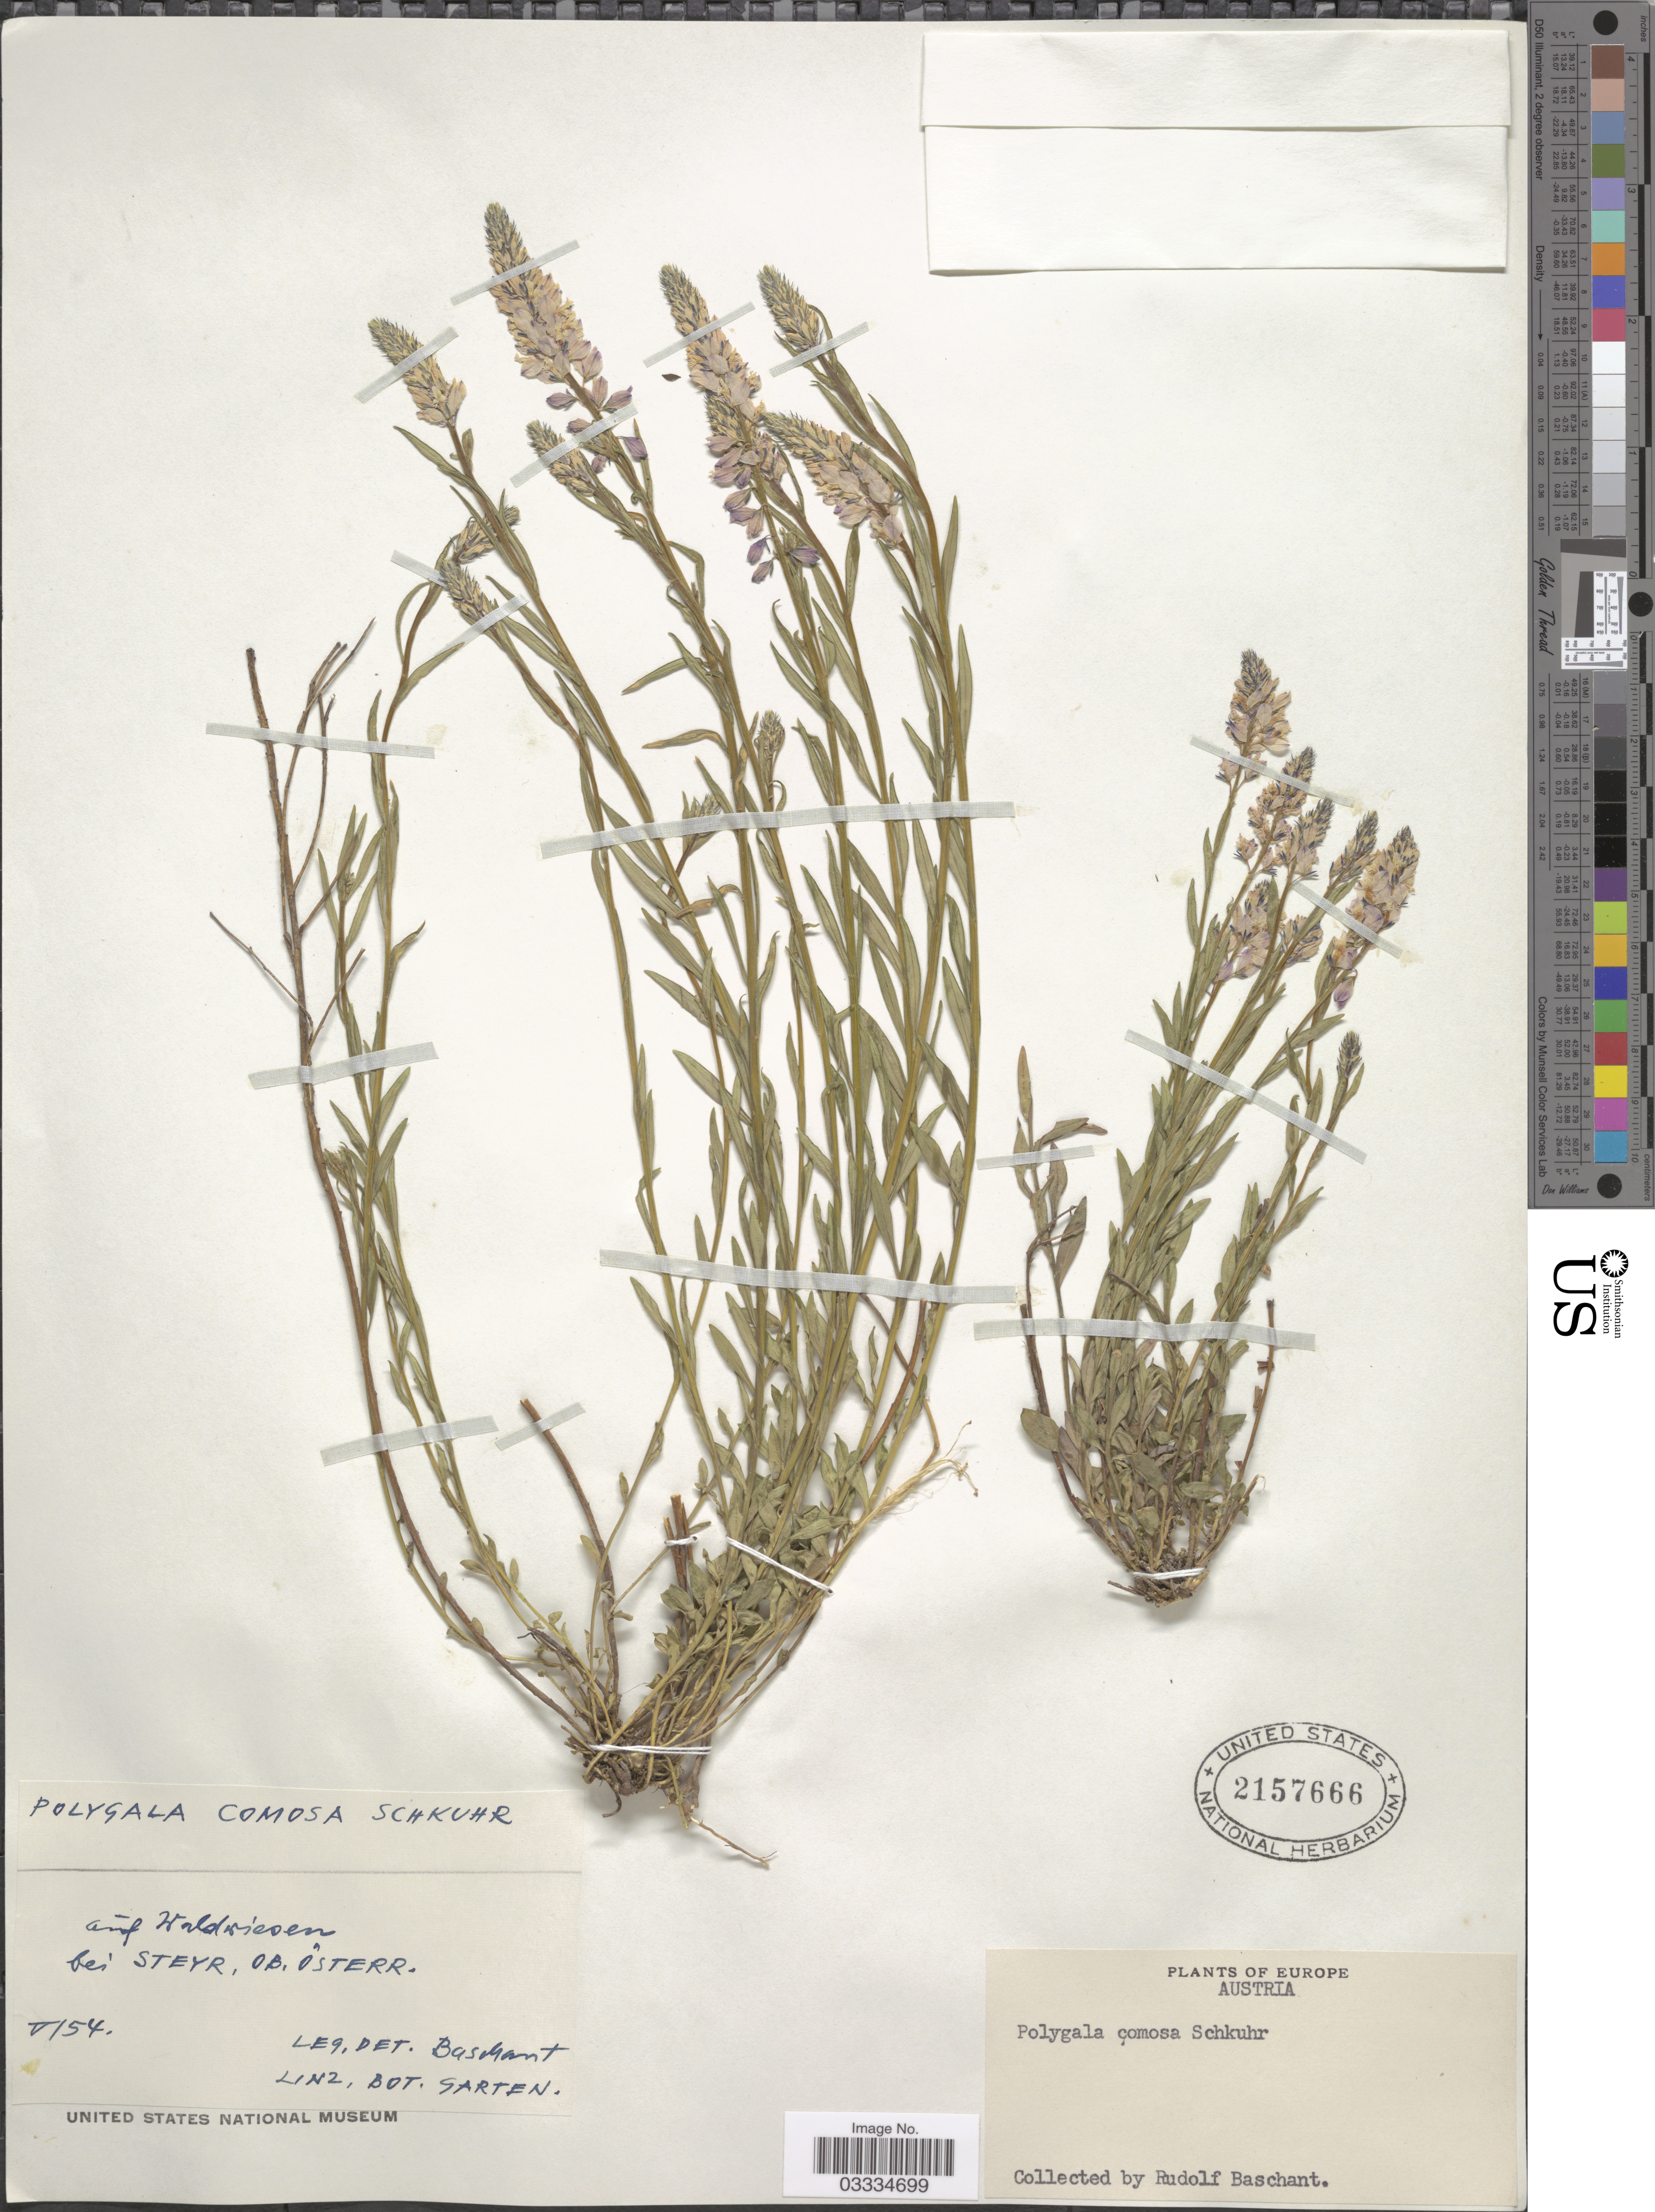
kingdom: Plantae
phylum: Tracheophyta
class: Magnoliopsida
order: Fabales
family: Polygalaceae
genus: Polygala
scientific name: Polygala comosa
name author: Schkuhr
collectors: R. Baschant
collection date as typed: Transcribed d/m/y: /5/54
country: Austria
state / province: Oberosterreich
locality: Auf Waldriesen bei Steyr, Ob. Österr.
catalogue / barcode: US 2157666